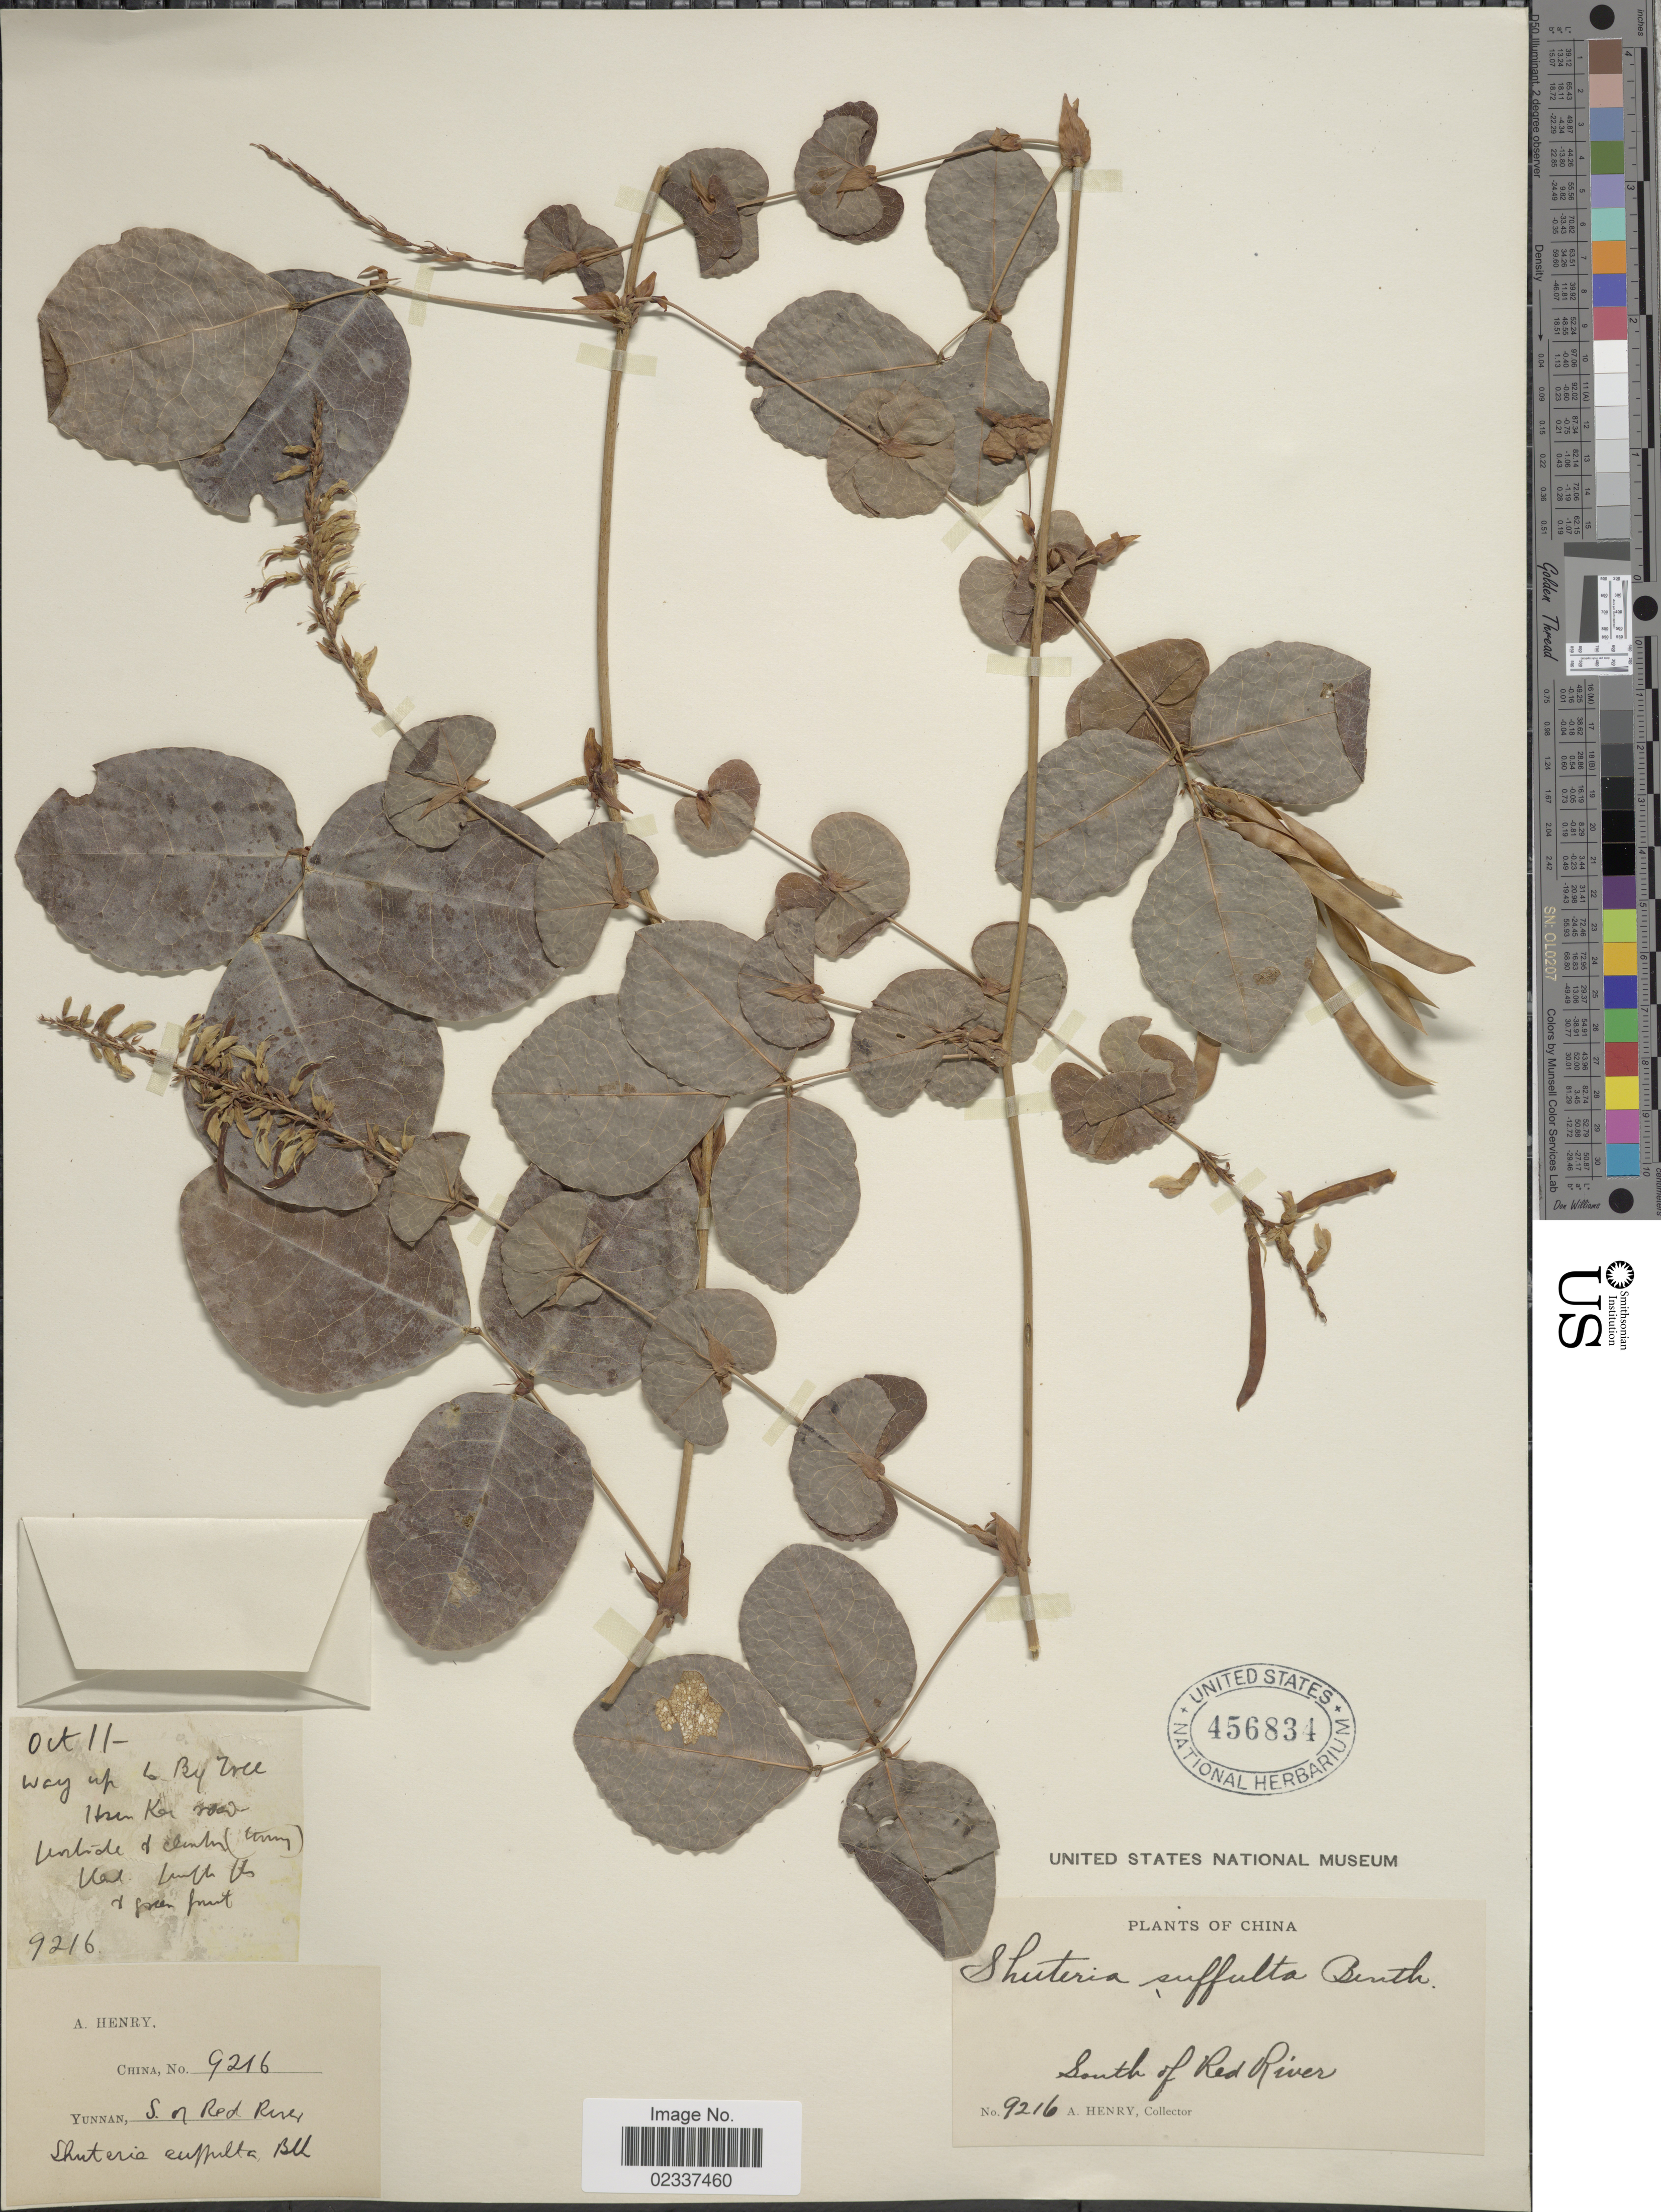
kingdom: Plantae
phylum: Tracheophyta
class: Magnoliopsida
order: Fabales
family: Fabaceae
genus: Shuteria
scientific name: Shuteria suffulta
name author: Benth.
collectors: A. Henry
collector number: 9216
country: China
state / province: Yunnan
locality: Yunnan, China, South of Red River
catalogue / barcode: US 456834